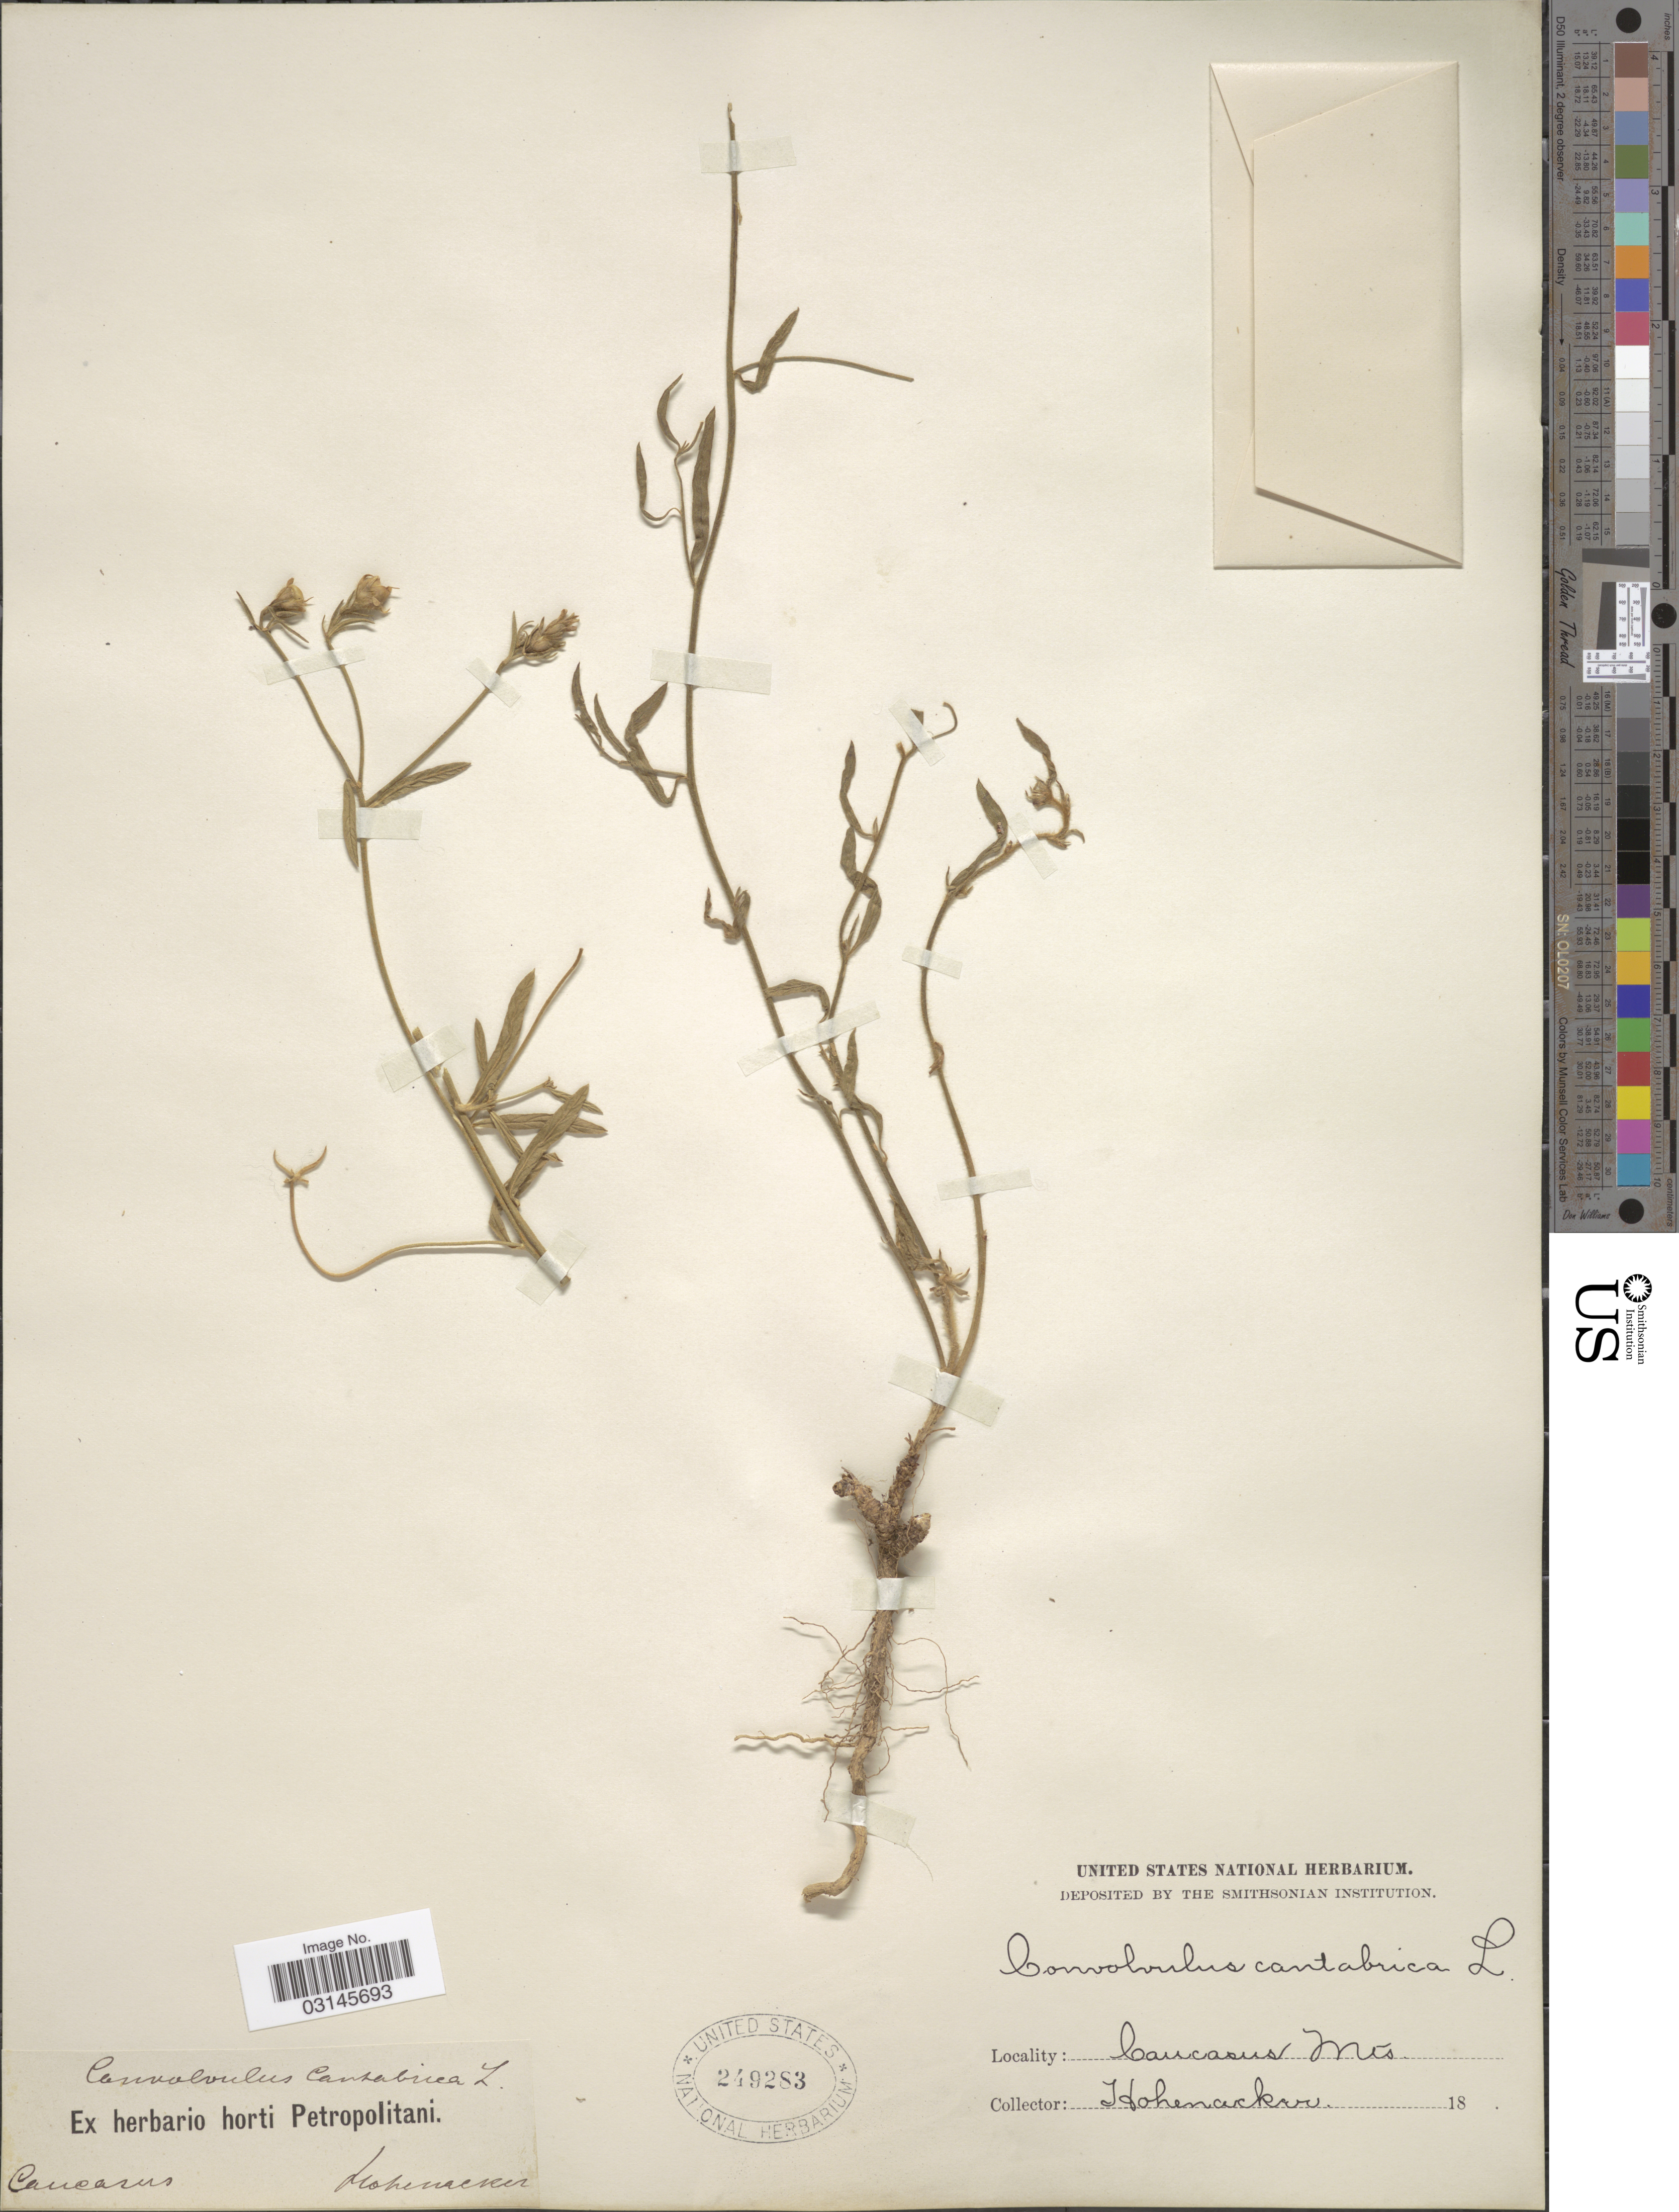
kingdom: Plantae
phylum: Tracheophyta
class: Magnoliopsida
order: Solanales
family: Convolvulaceae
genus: Convolvulus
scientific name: Convolvulus cantabrica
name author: L.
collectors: Hohenacker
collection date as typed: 18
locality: Caucasus Mts. Caucasus.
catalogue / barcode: US 249283